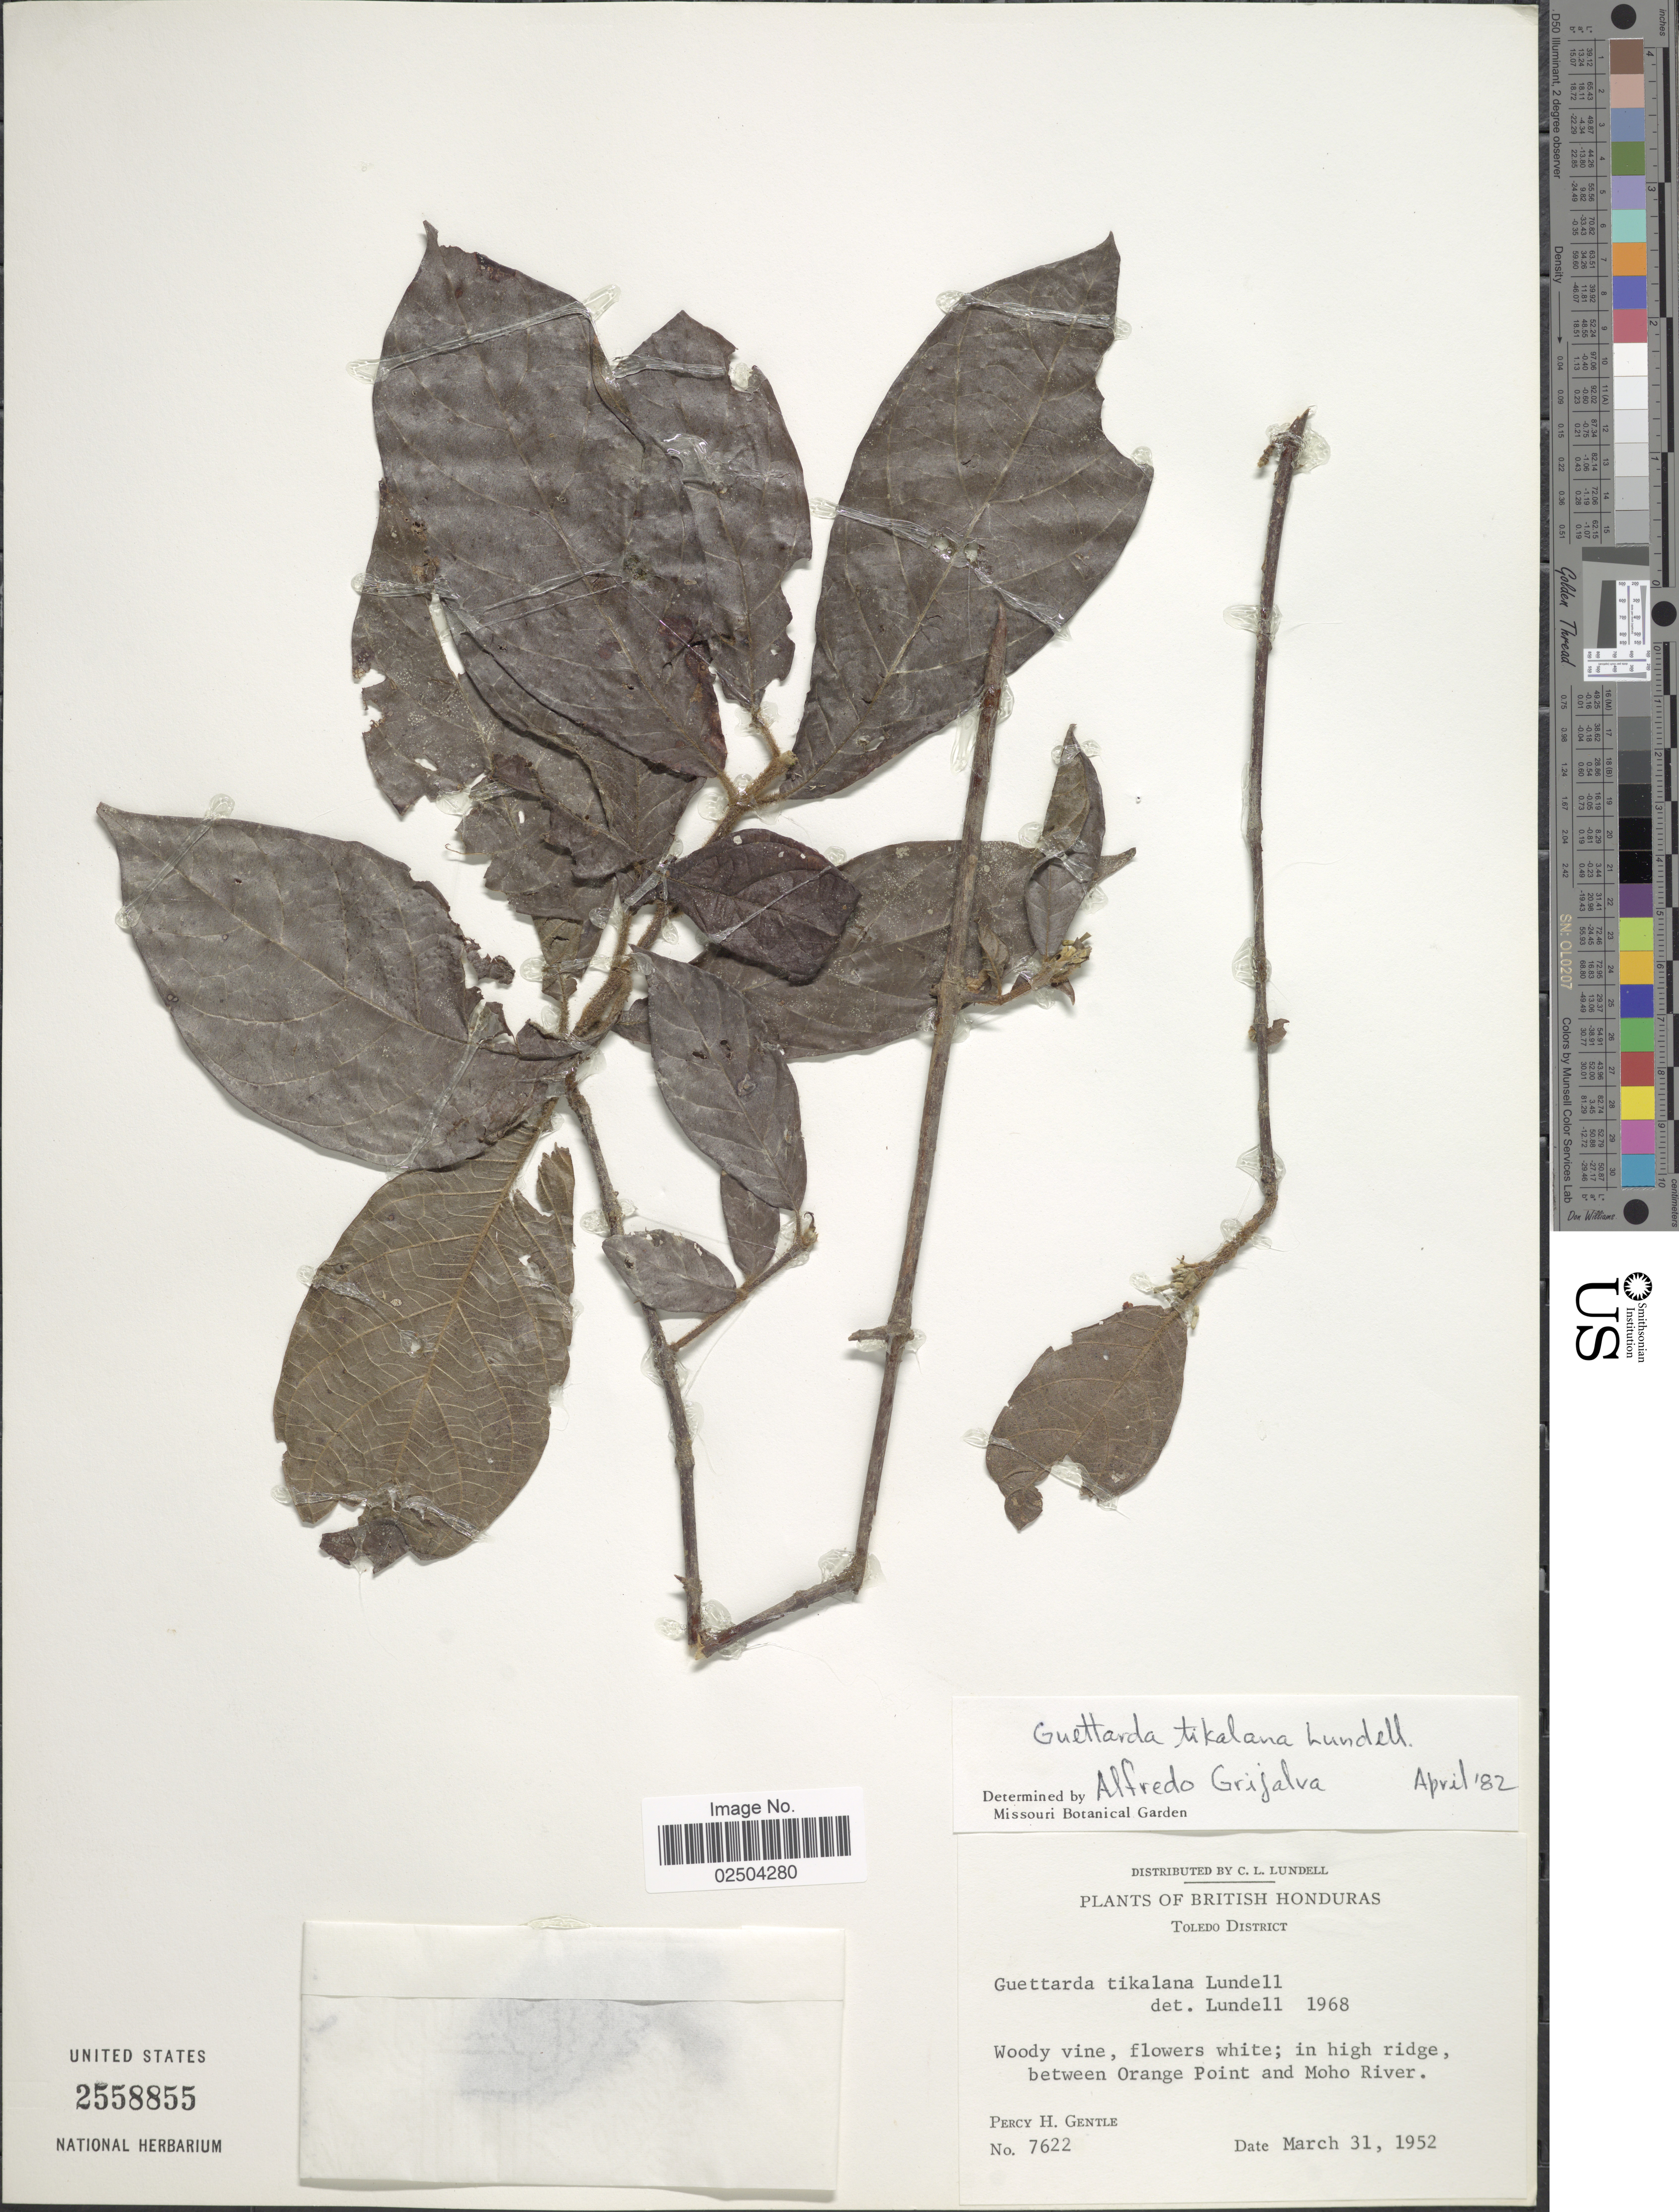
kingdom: Plantae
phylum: Tracheophyta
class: Magnoliopsida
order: Gentianales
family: Rubiaceae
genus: Guettarda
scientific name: Guettarda tikalana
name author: Lundell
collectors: P. H. Gentle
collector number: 7622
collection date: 1952-03-31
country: Belize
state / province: Toledo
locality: British Honduras, Toledo District, in high ridge, between Orange Point and Moho River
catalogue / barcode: US 2558855